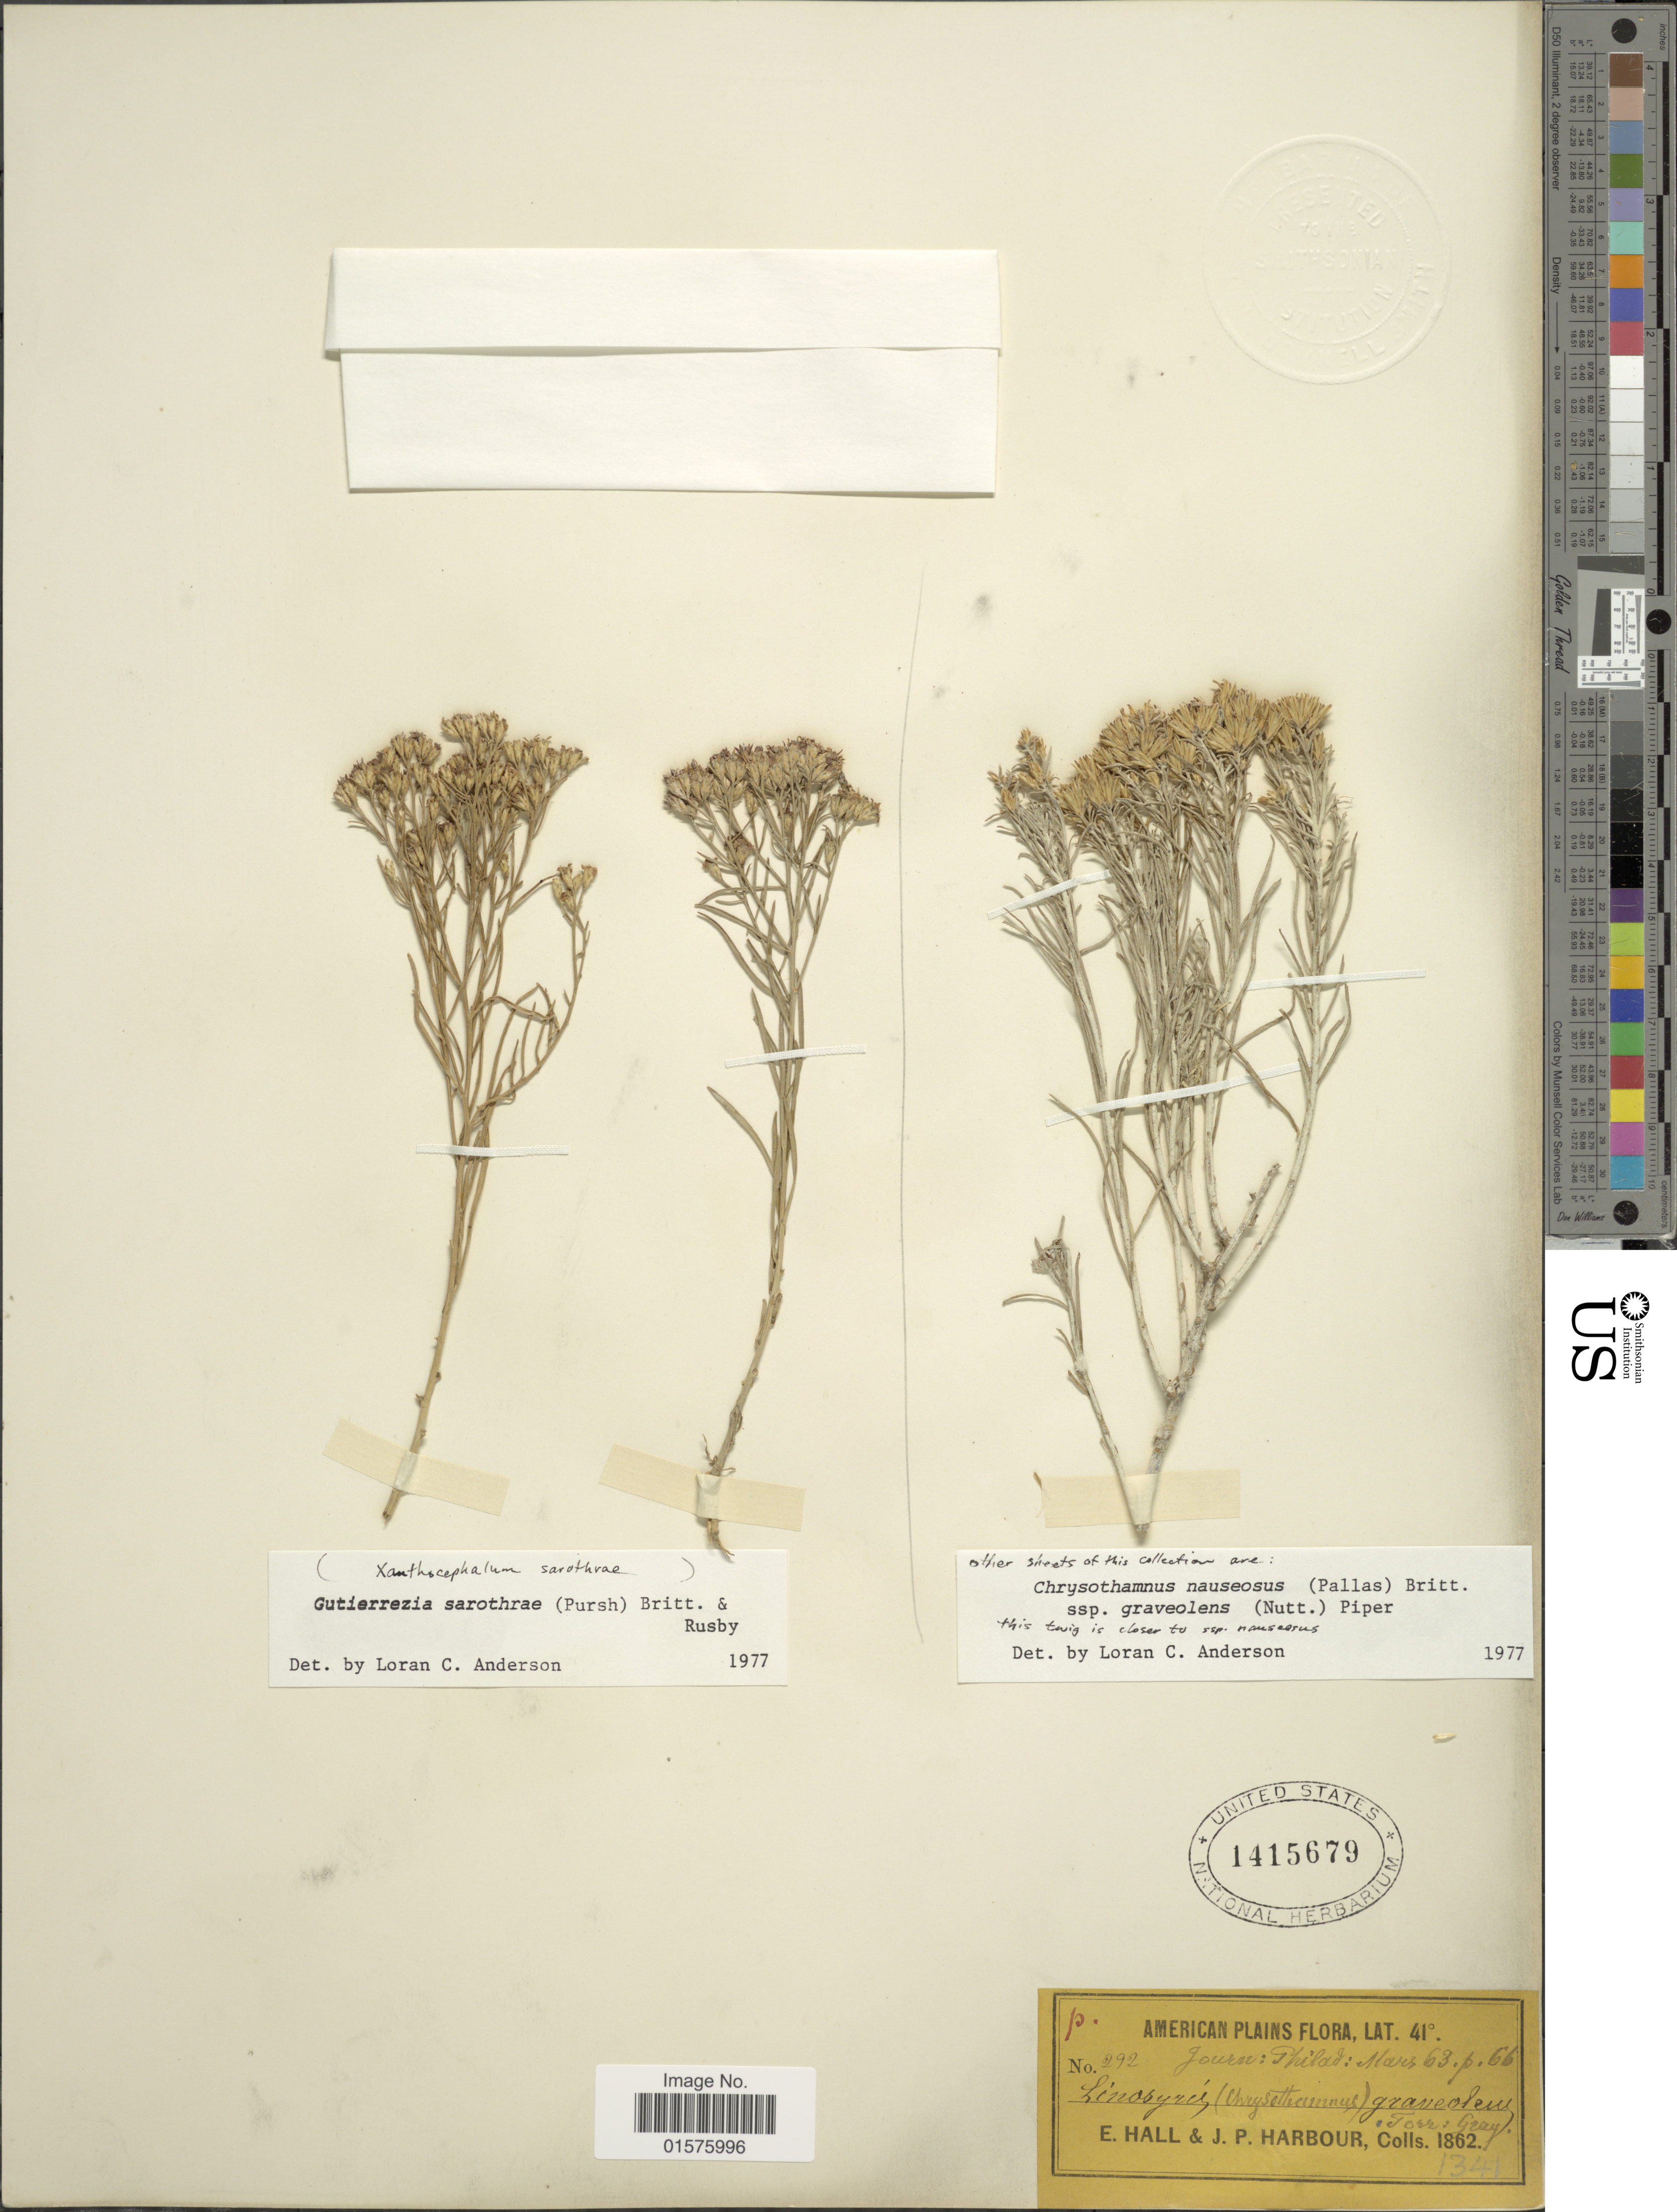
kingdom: Plantae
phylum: Tracheophyta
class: Magnoliopsida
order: Asterales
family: Asteraceae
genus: Ericameria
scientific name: Ericameria nauseosa var. graveolens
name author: (Nutt.) Reveal & Schuyler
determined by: Urbatsch, Lowell E., Curator (LSU), Louisiana State University (UNITED STATES)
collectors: E. Hall & J. Harbour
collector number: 292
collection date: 1862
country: United States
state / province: Colorado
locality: American Plains.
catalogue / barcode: US 1415679